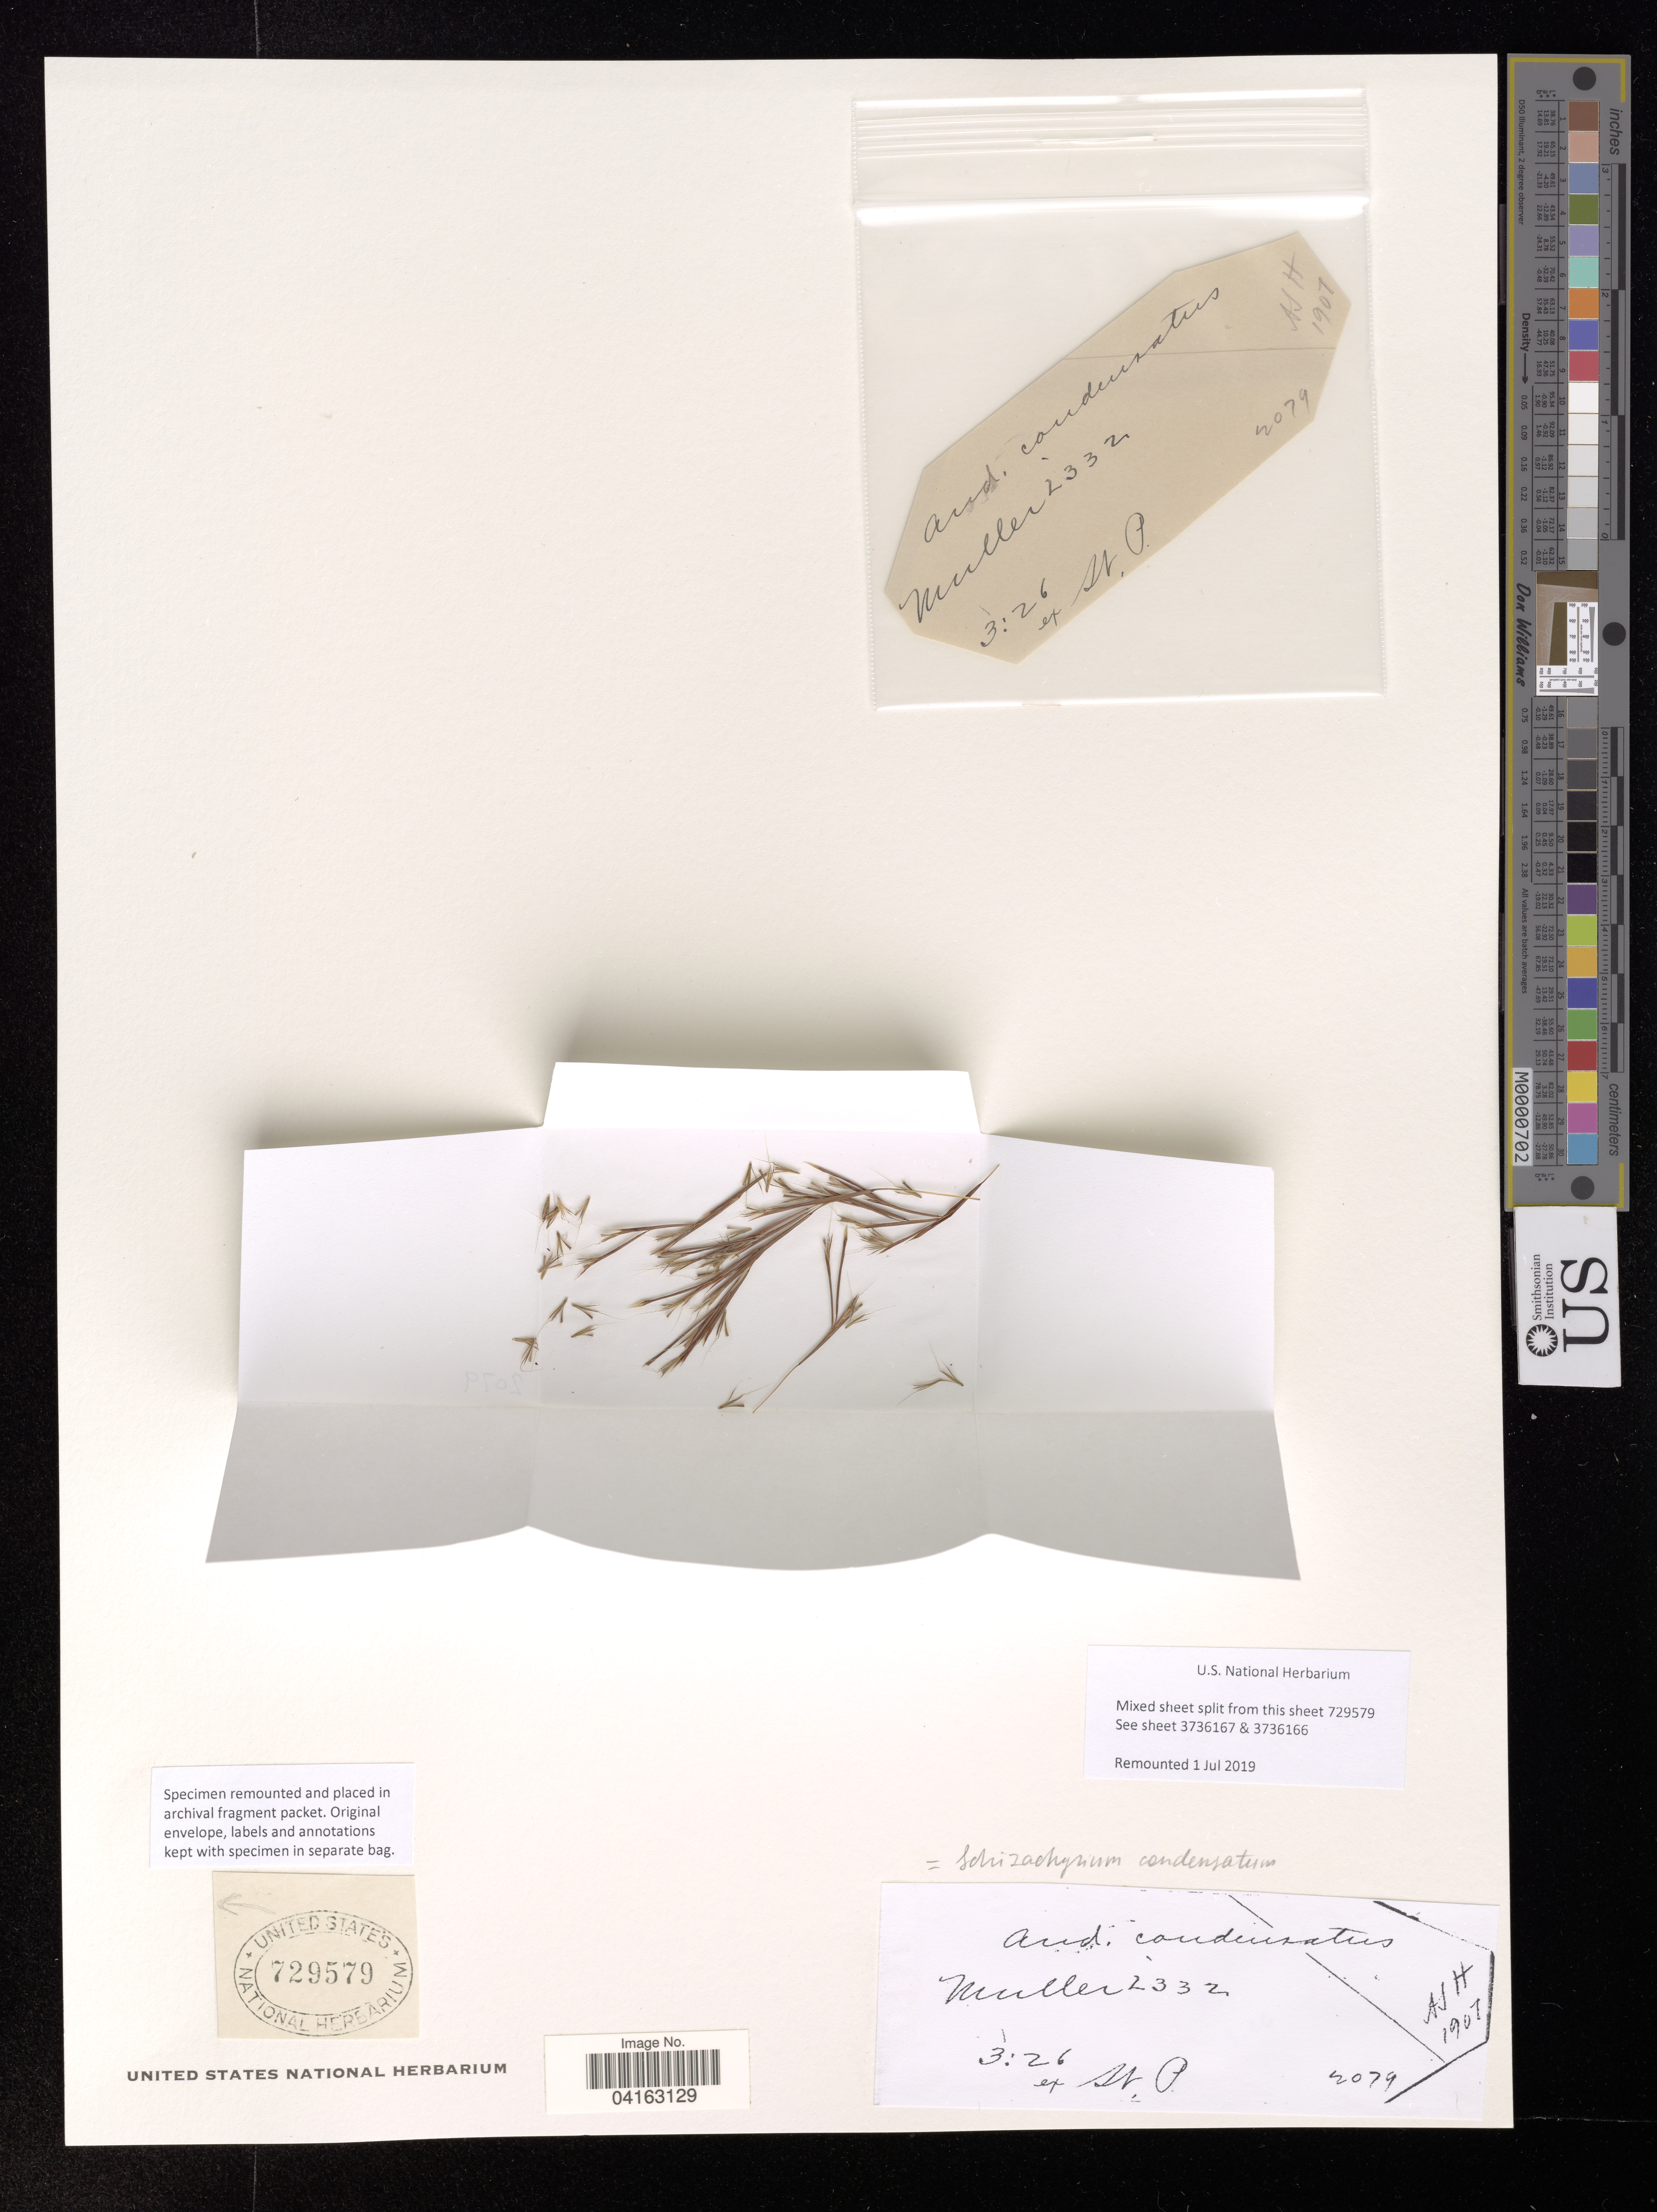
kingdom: Plantae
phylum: Tracheophyta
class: Liliopsida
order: Poales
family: Poaceae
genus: Schizachyrium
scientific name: Schizachyrium condensatum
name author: (Kunth) Nees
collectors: -- Müller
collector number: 2332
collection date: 1907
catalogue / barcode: US 729579